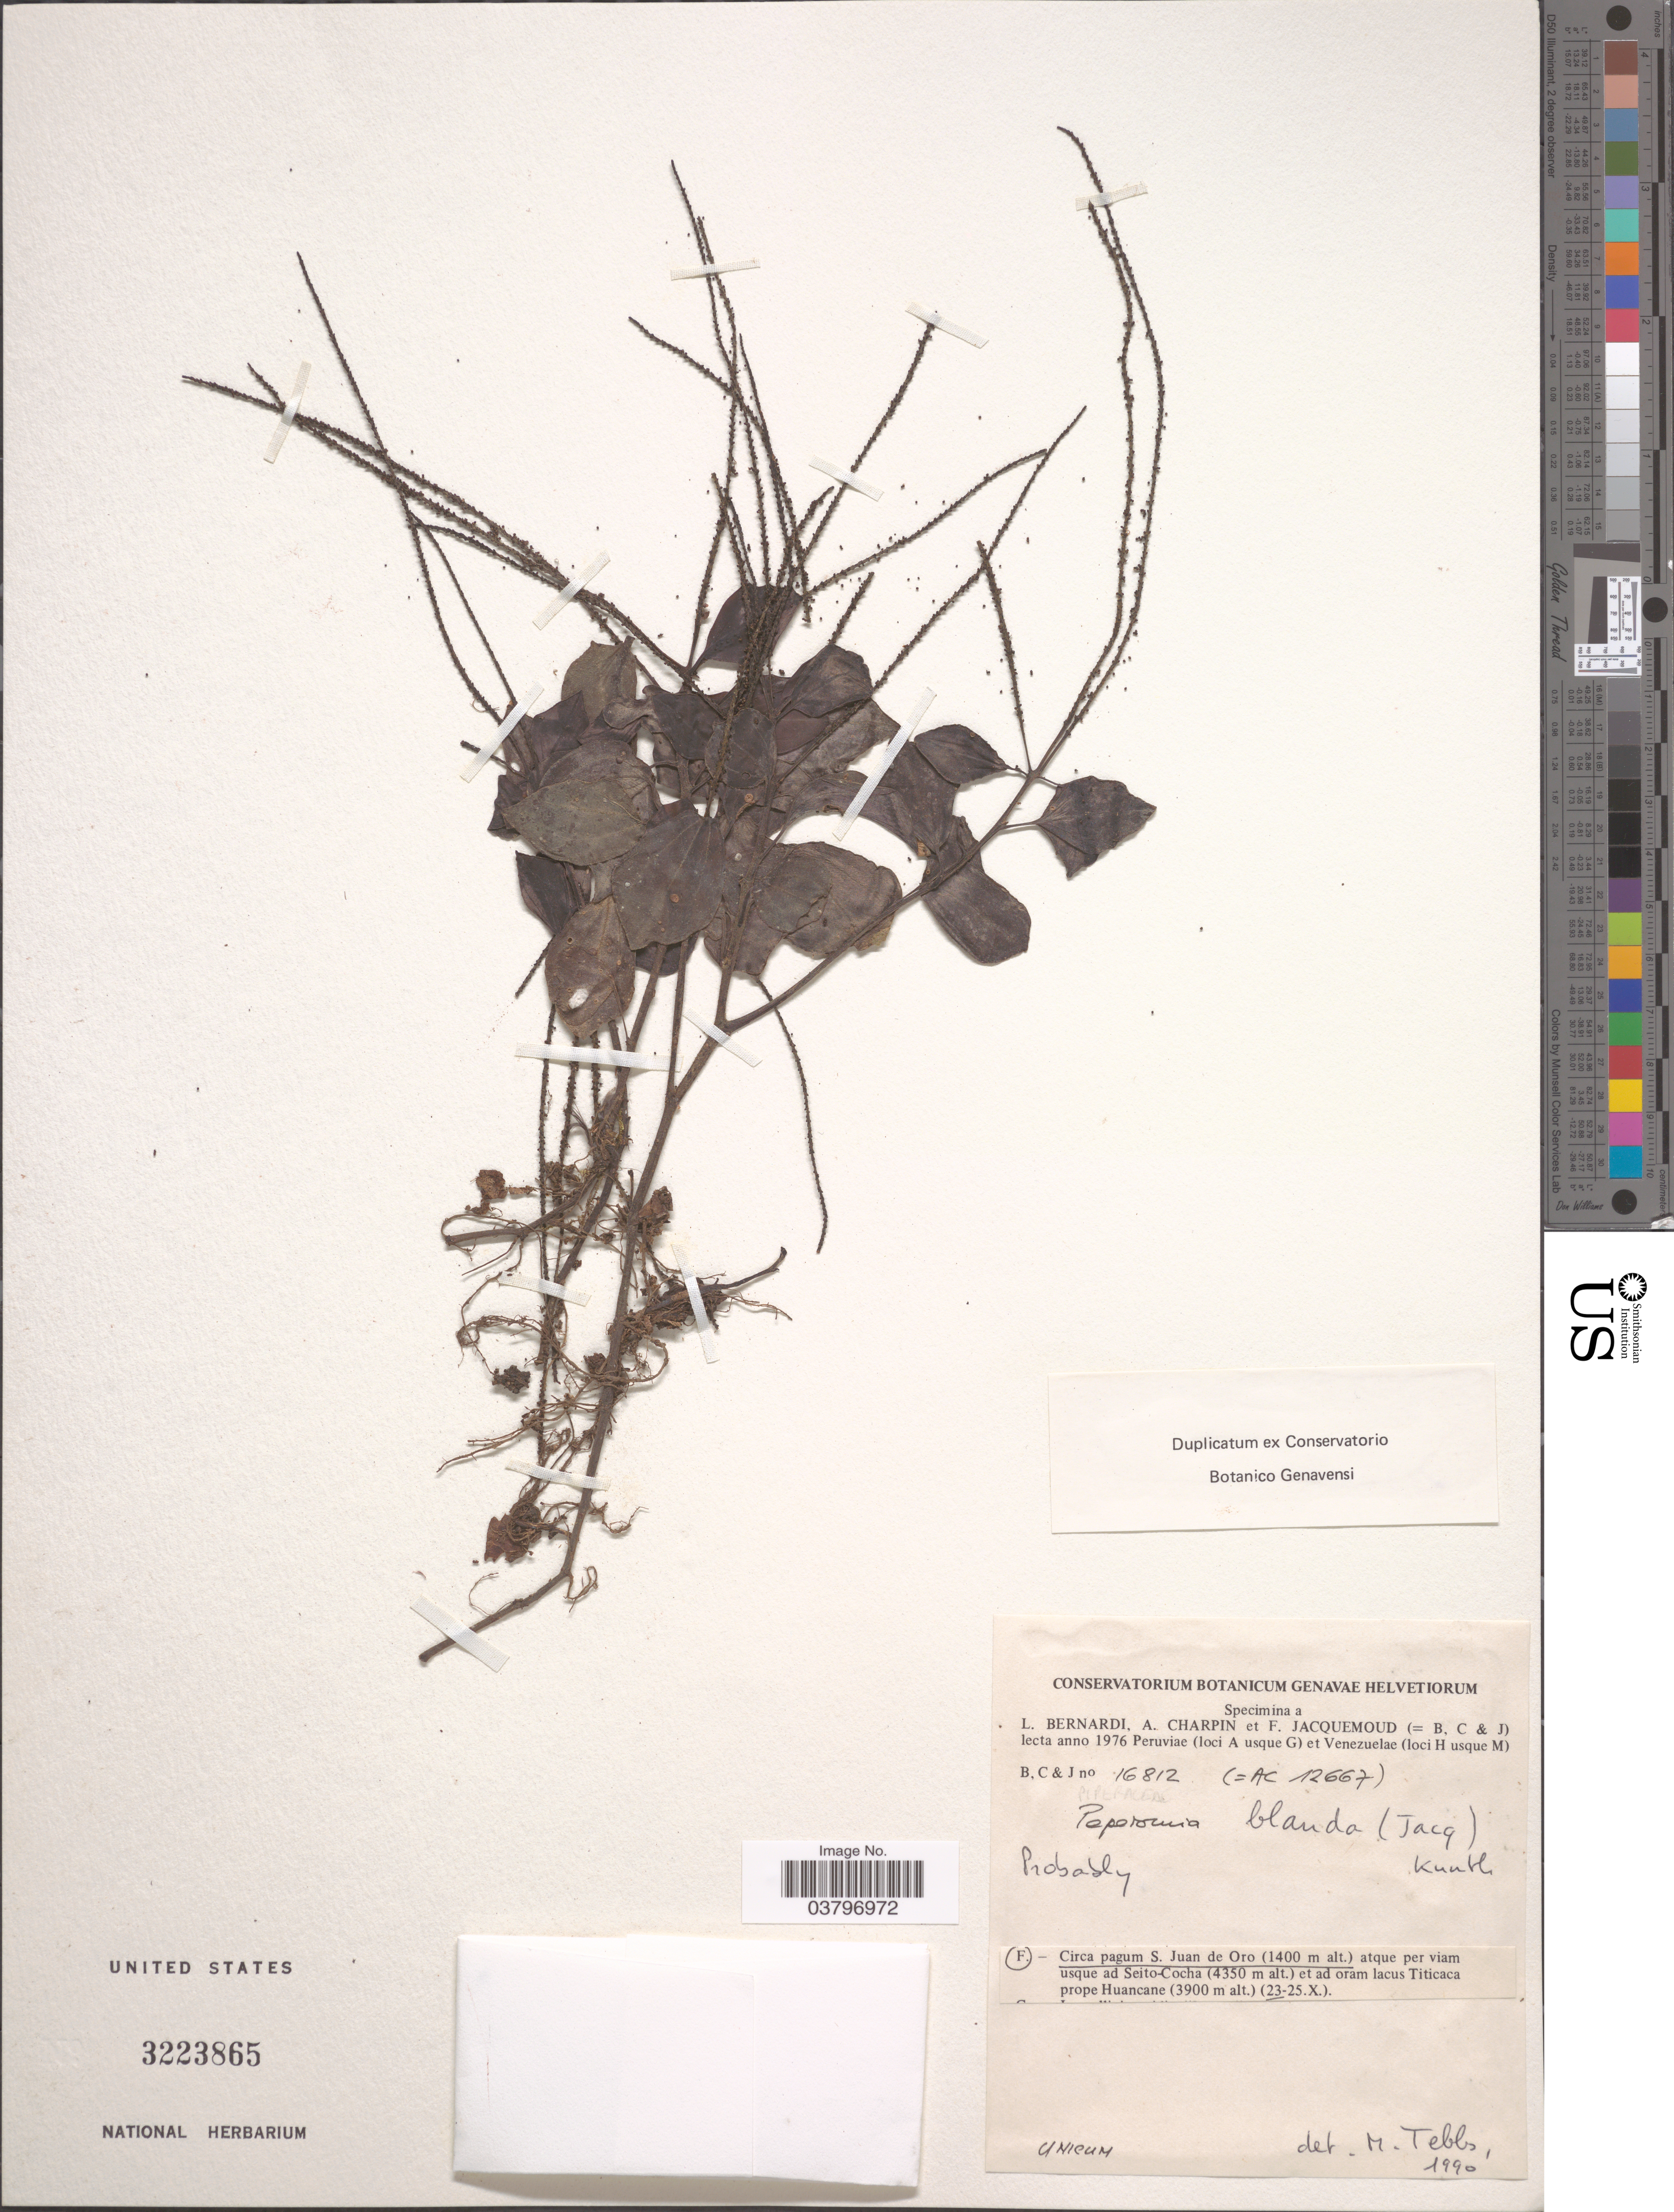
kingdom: Plantae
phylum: Tracheophyta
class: Magnoliopsida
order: Piperales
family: Piperaceae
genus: Peperomia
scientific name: Peperomia blanda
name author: (Jacq.) Kunth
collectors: L. Bernardi, A. Charpin & F. Jacquemoud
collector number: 16812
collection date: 1976-10-23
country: Peru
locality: Circa pagum S. Juan de Oro.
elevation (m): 1400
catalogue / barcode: US 3223865